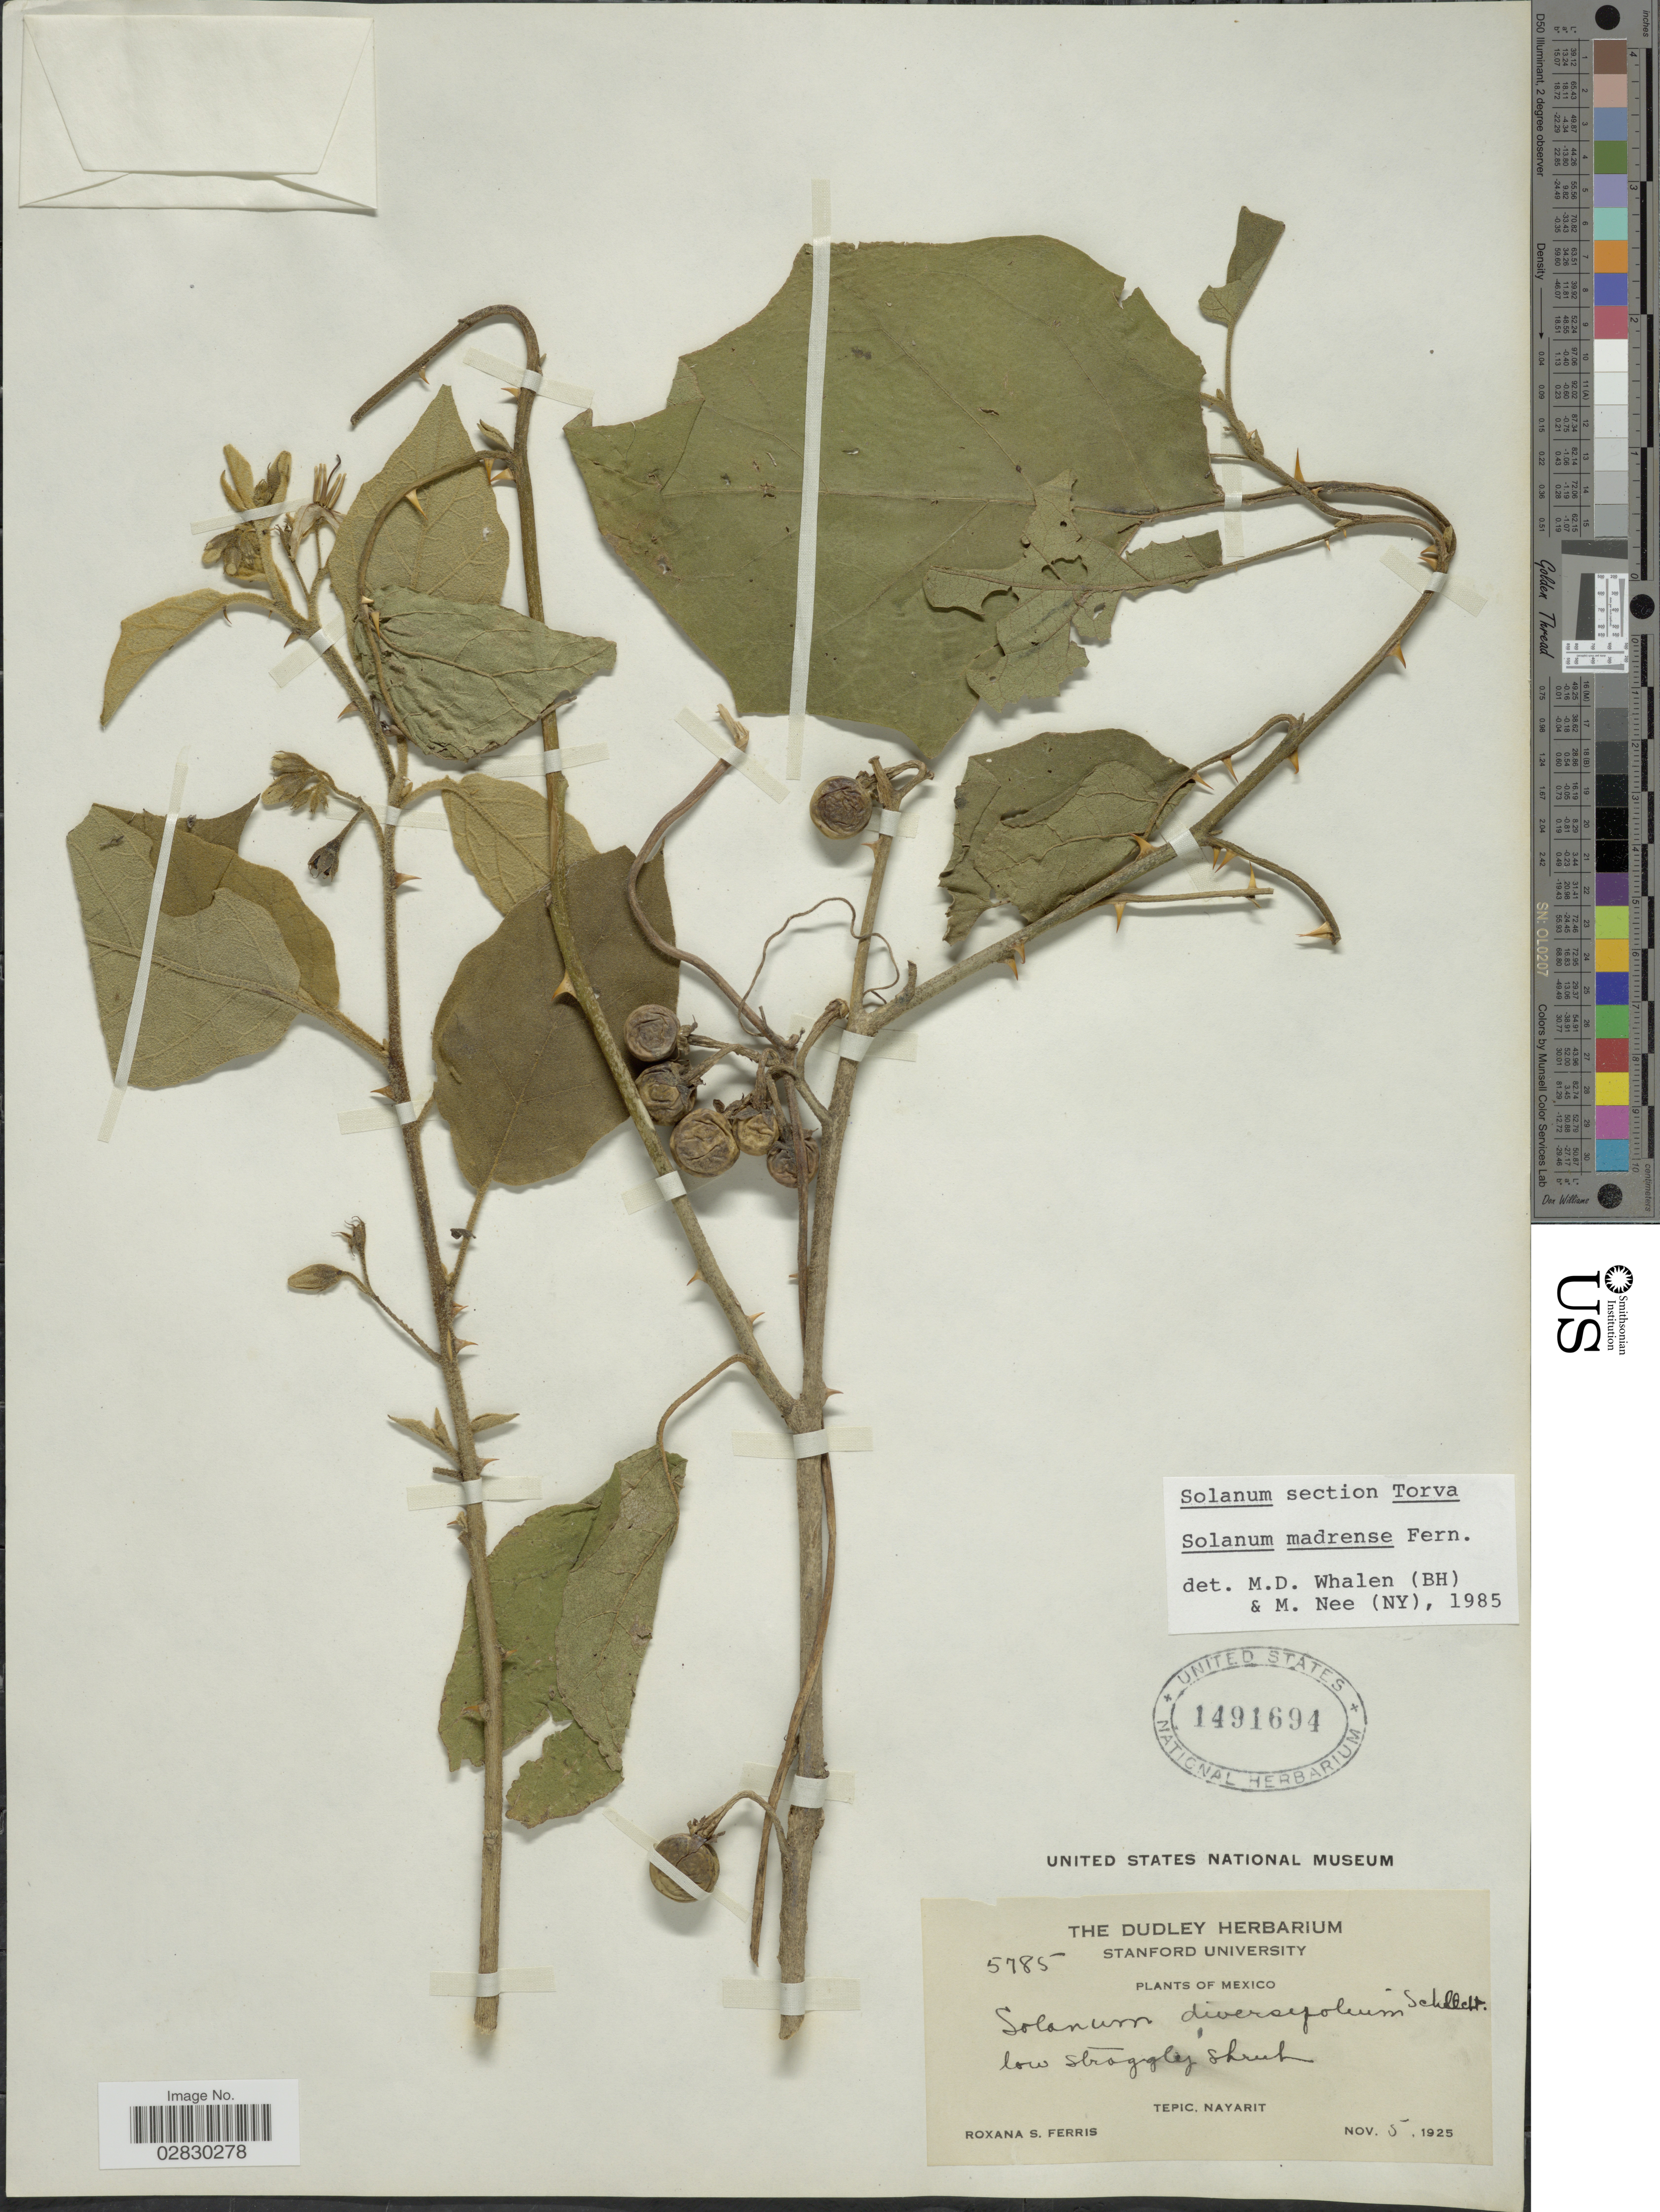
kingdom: Plantae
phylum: Tracheophyta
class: Magnoliopsida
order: Solanales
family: Solanaceae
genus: Solanum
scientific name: Solanum madrense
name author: Fernald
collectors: R. S. Ferris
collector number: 5785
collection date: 1925-11-05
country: Mexico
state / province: Nayarit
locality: Tepic.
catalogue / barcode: US 1491694